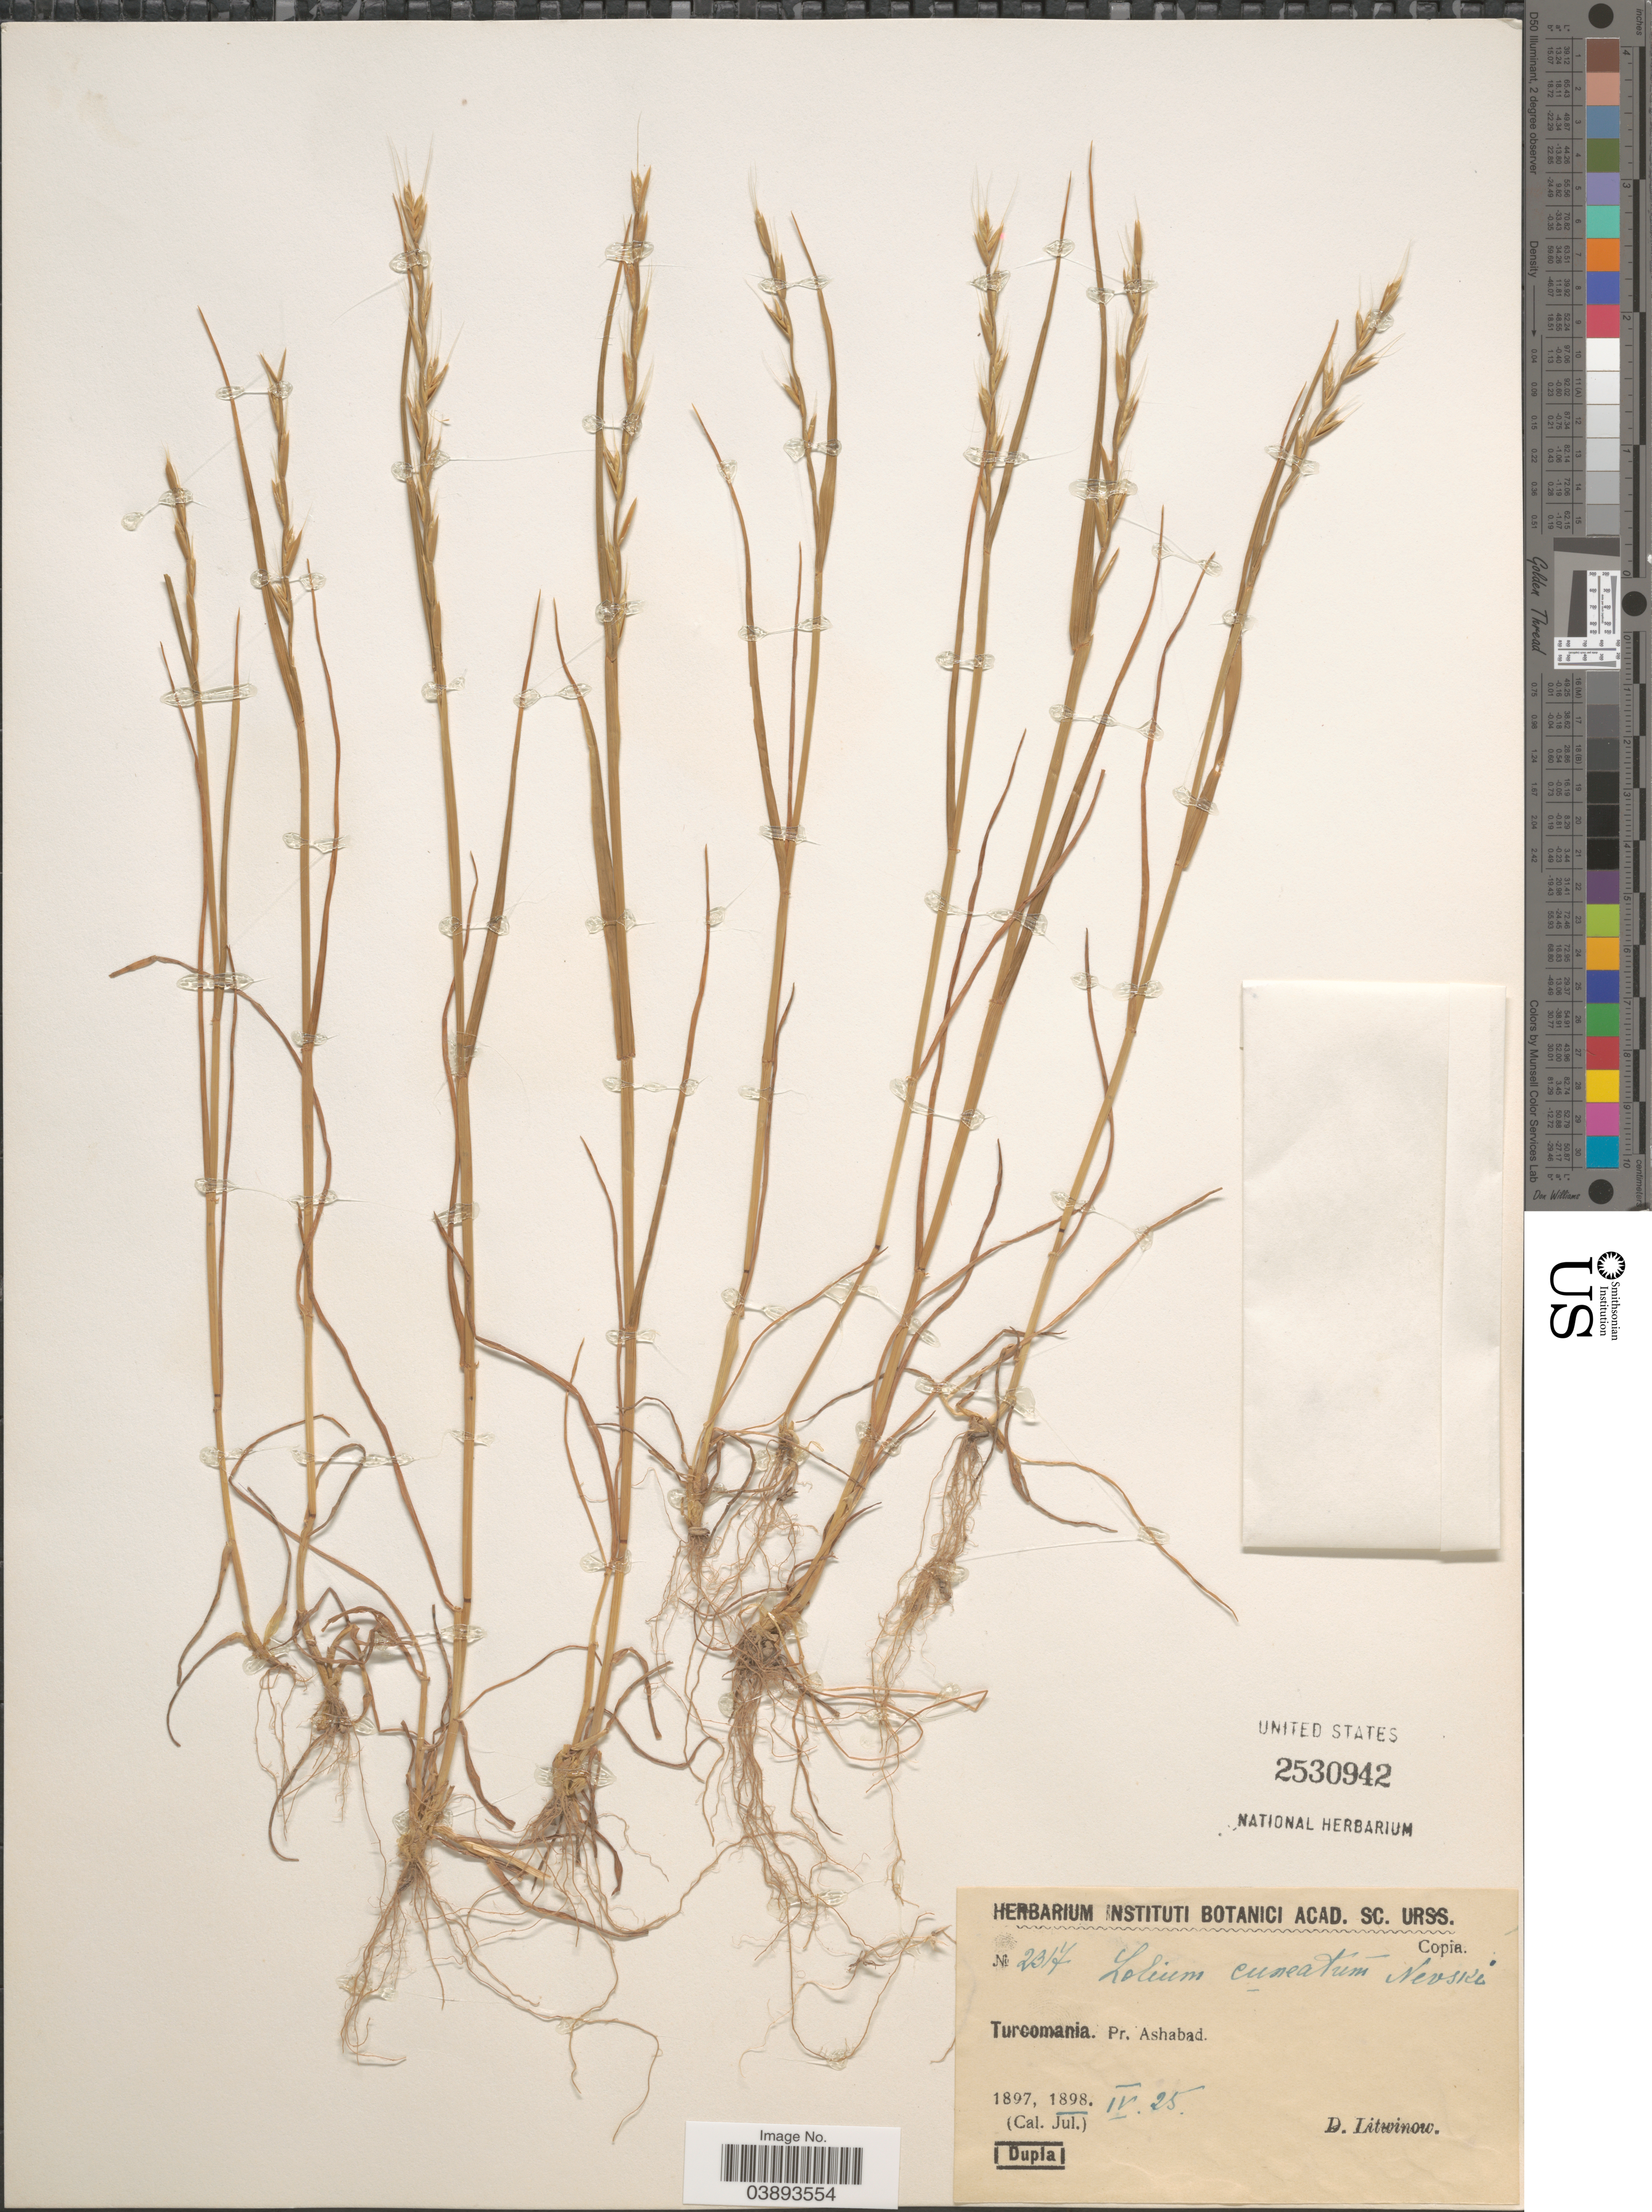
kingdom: Plantae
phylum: Tracheophyta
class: Liliopsida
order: Poales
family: Poaceae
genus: Lolium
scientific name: Lolium persicum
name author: Boiss. & Hohen.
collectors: D. Litwinow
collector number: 2317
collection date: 1898-04-25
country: Turkmenistan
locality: Turcomania. Pr. Ashabad.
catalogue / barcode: US 2530942